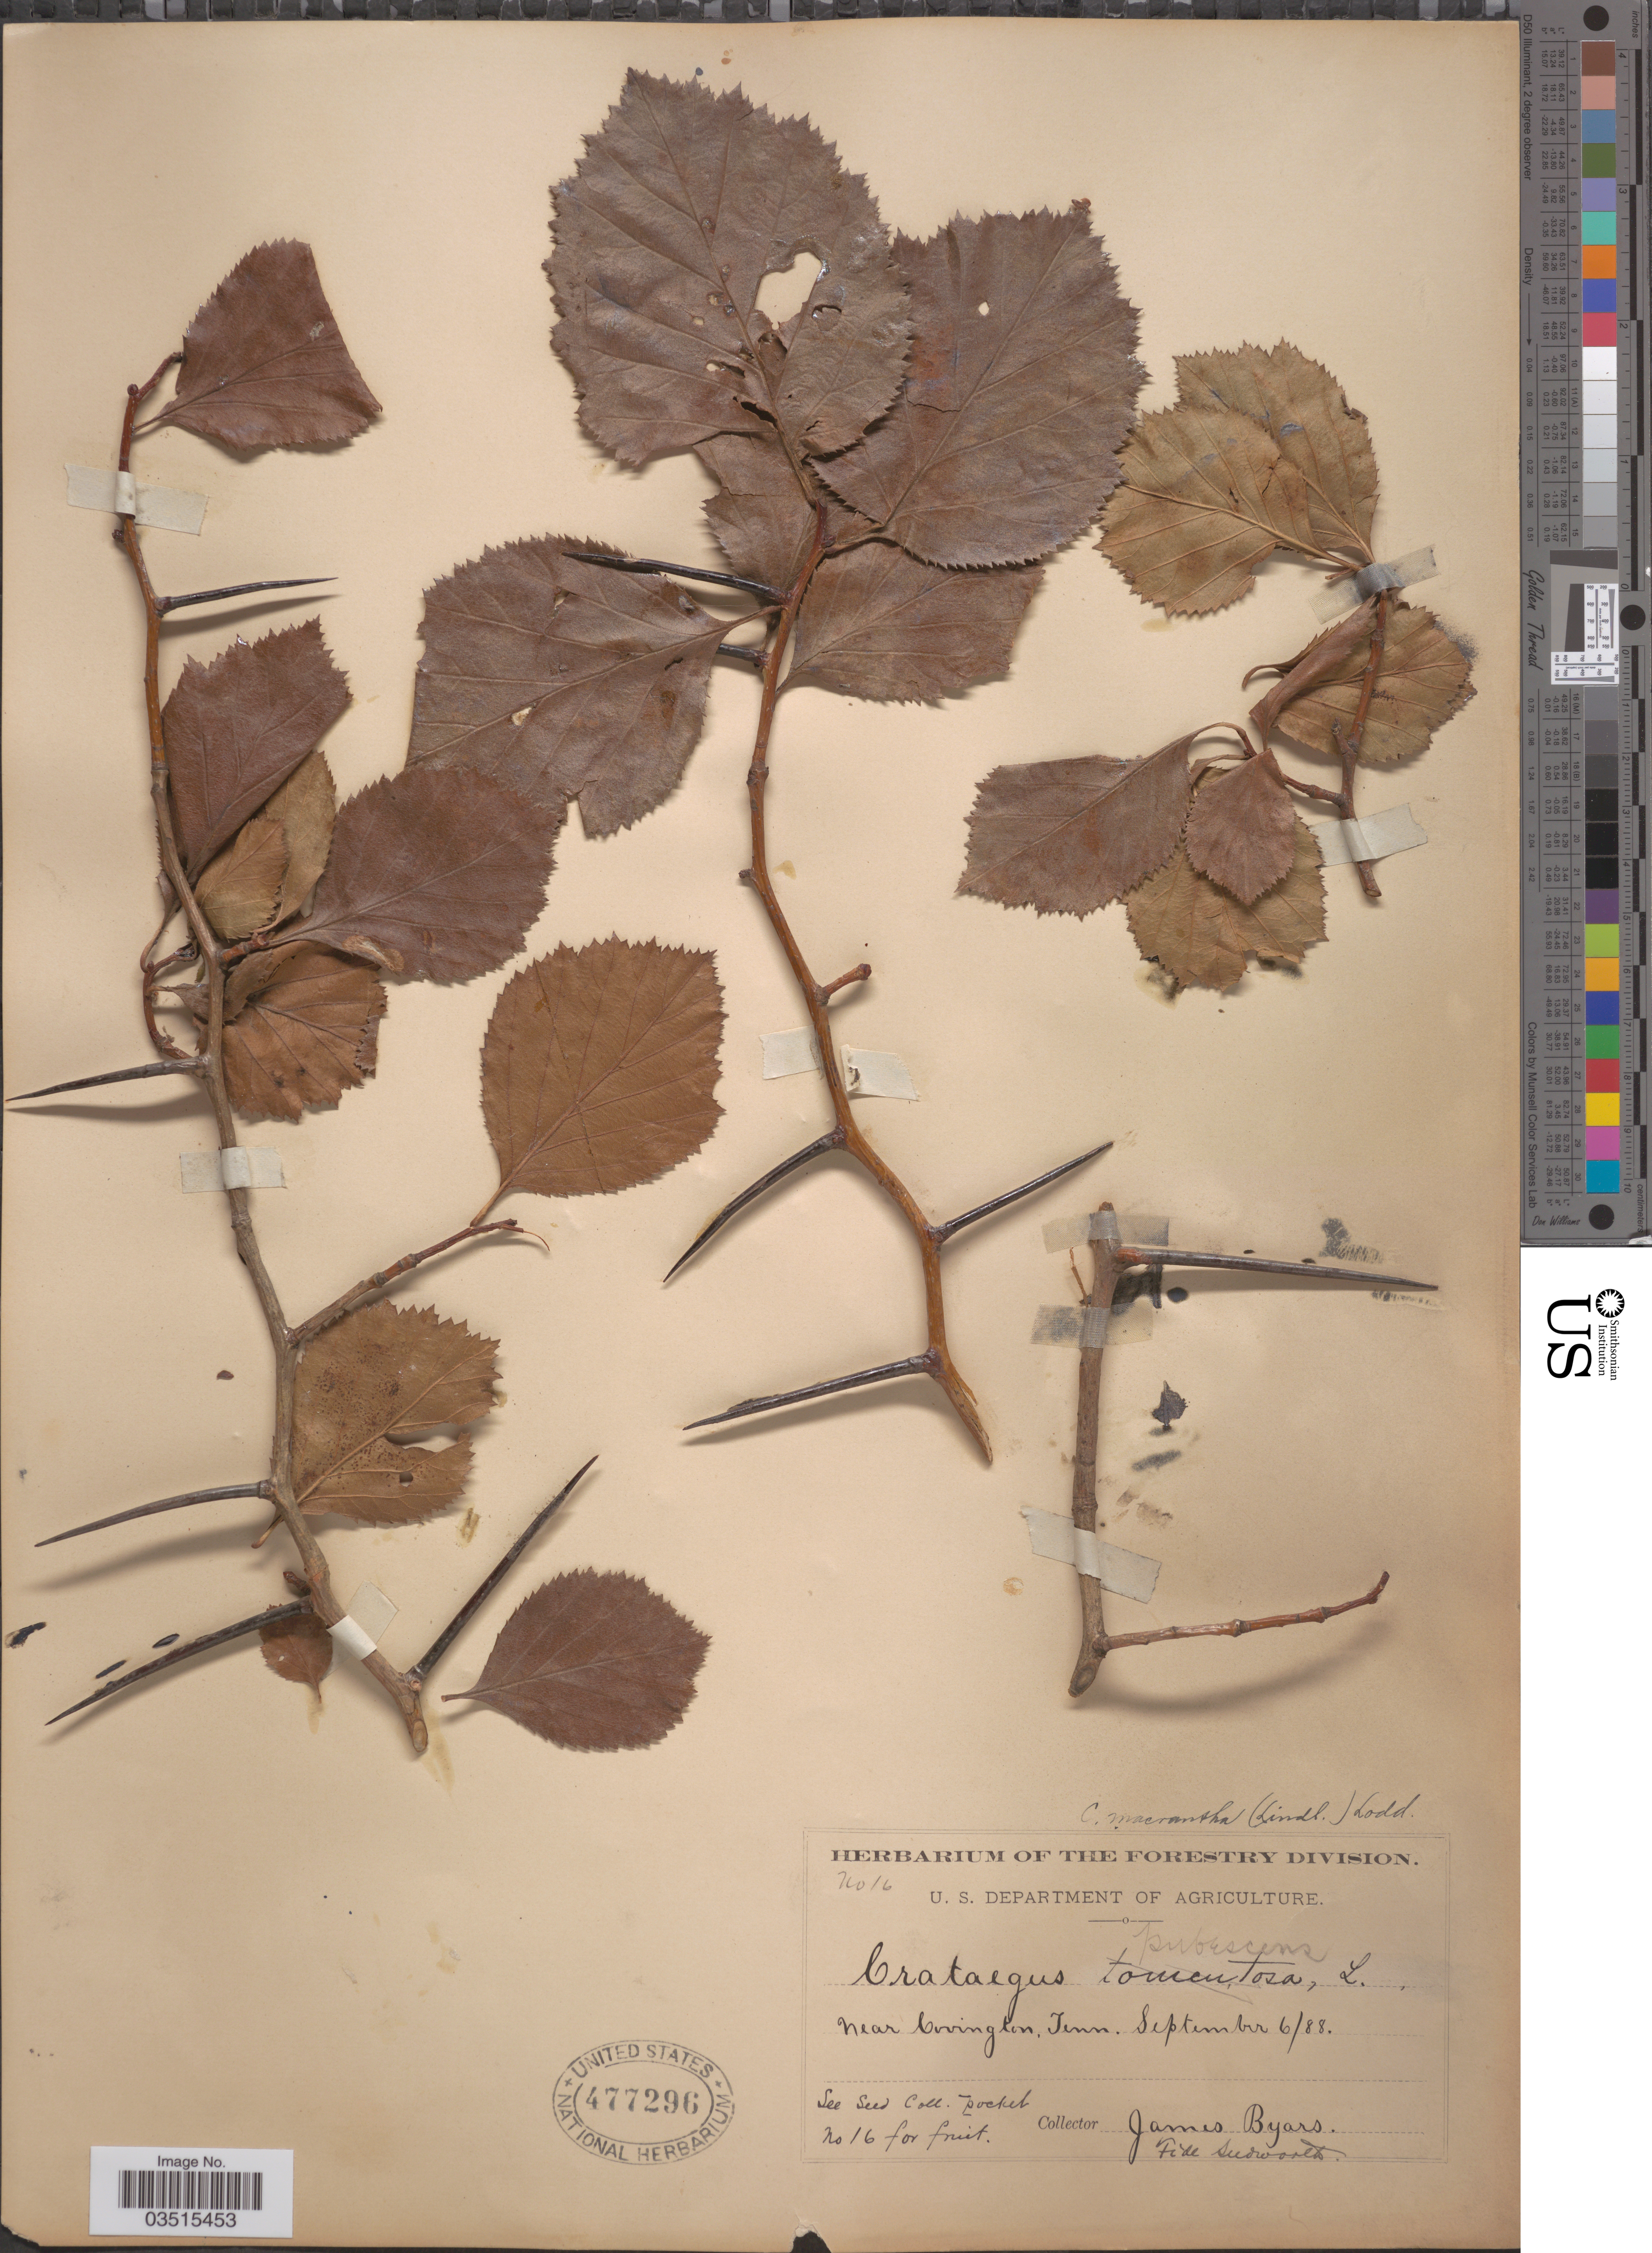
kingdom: Plantae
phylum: Tracheophyta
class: Magnoliopsida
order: Rosales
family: Rosaceae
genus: Crataegus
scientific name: Crataegus macracantha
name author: (Lindl.) Lodd. ex Loudon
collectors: J. Byars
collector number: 16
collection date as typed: Transcribed d/m/y: 6/9/88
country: United States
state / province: Tennessee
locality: Near Covington.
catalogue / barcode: US 477269